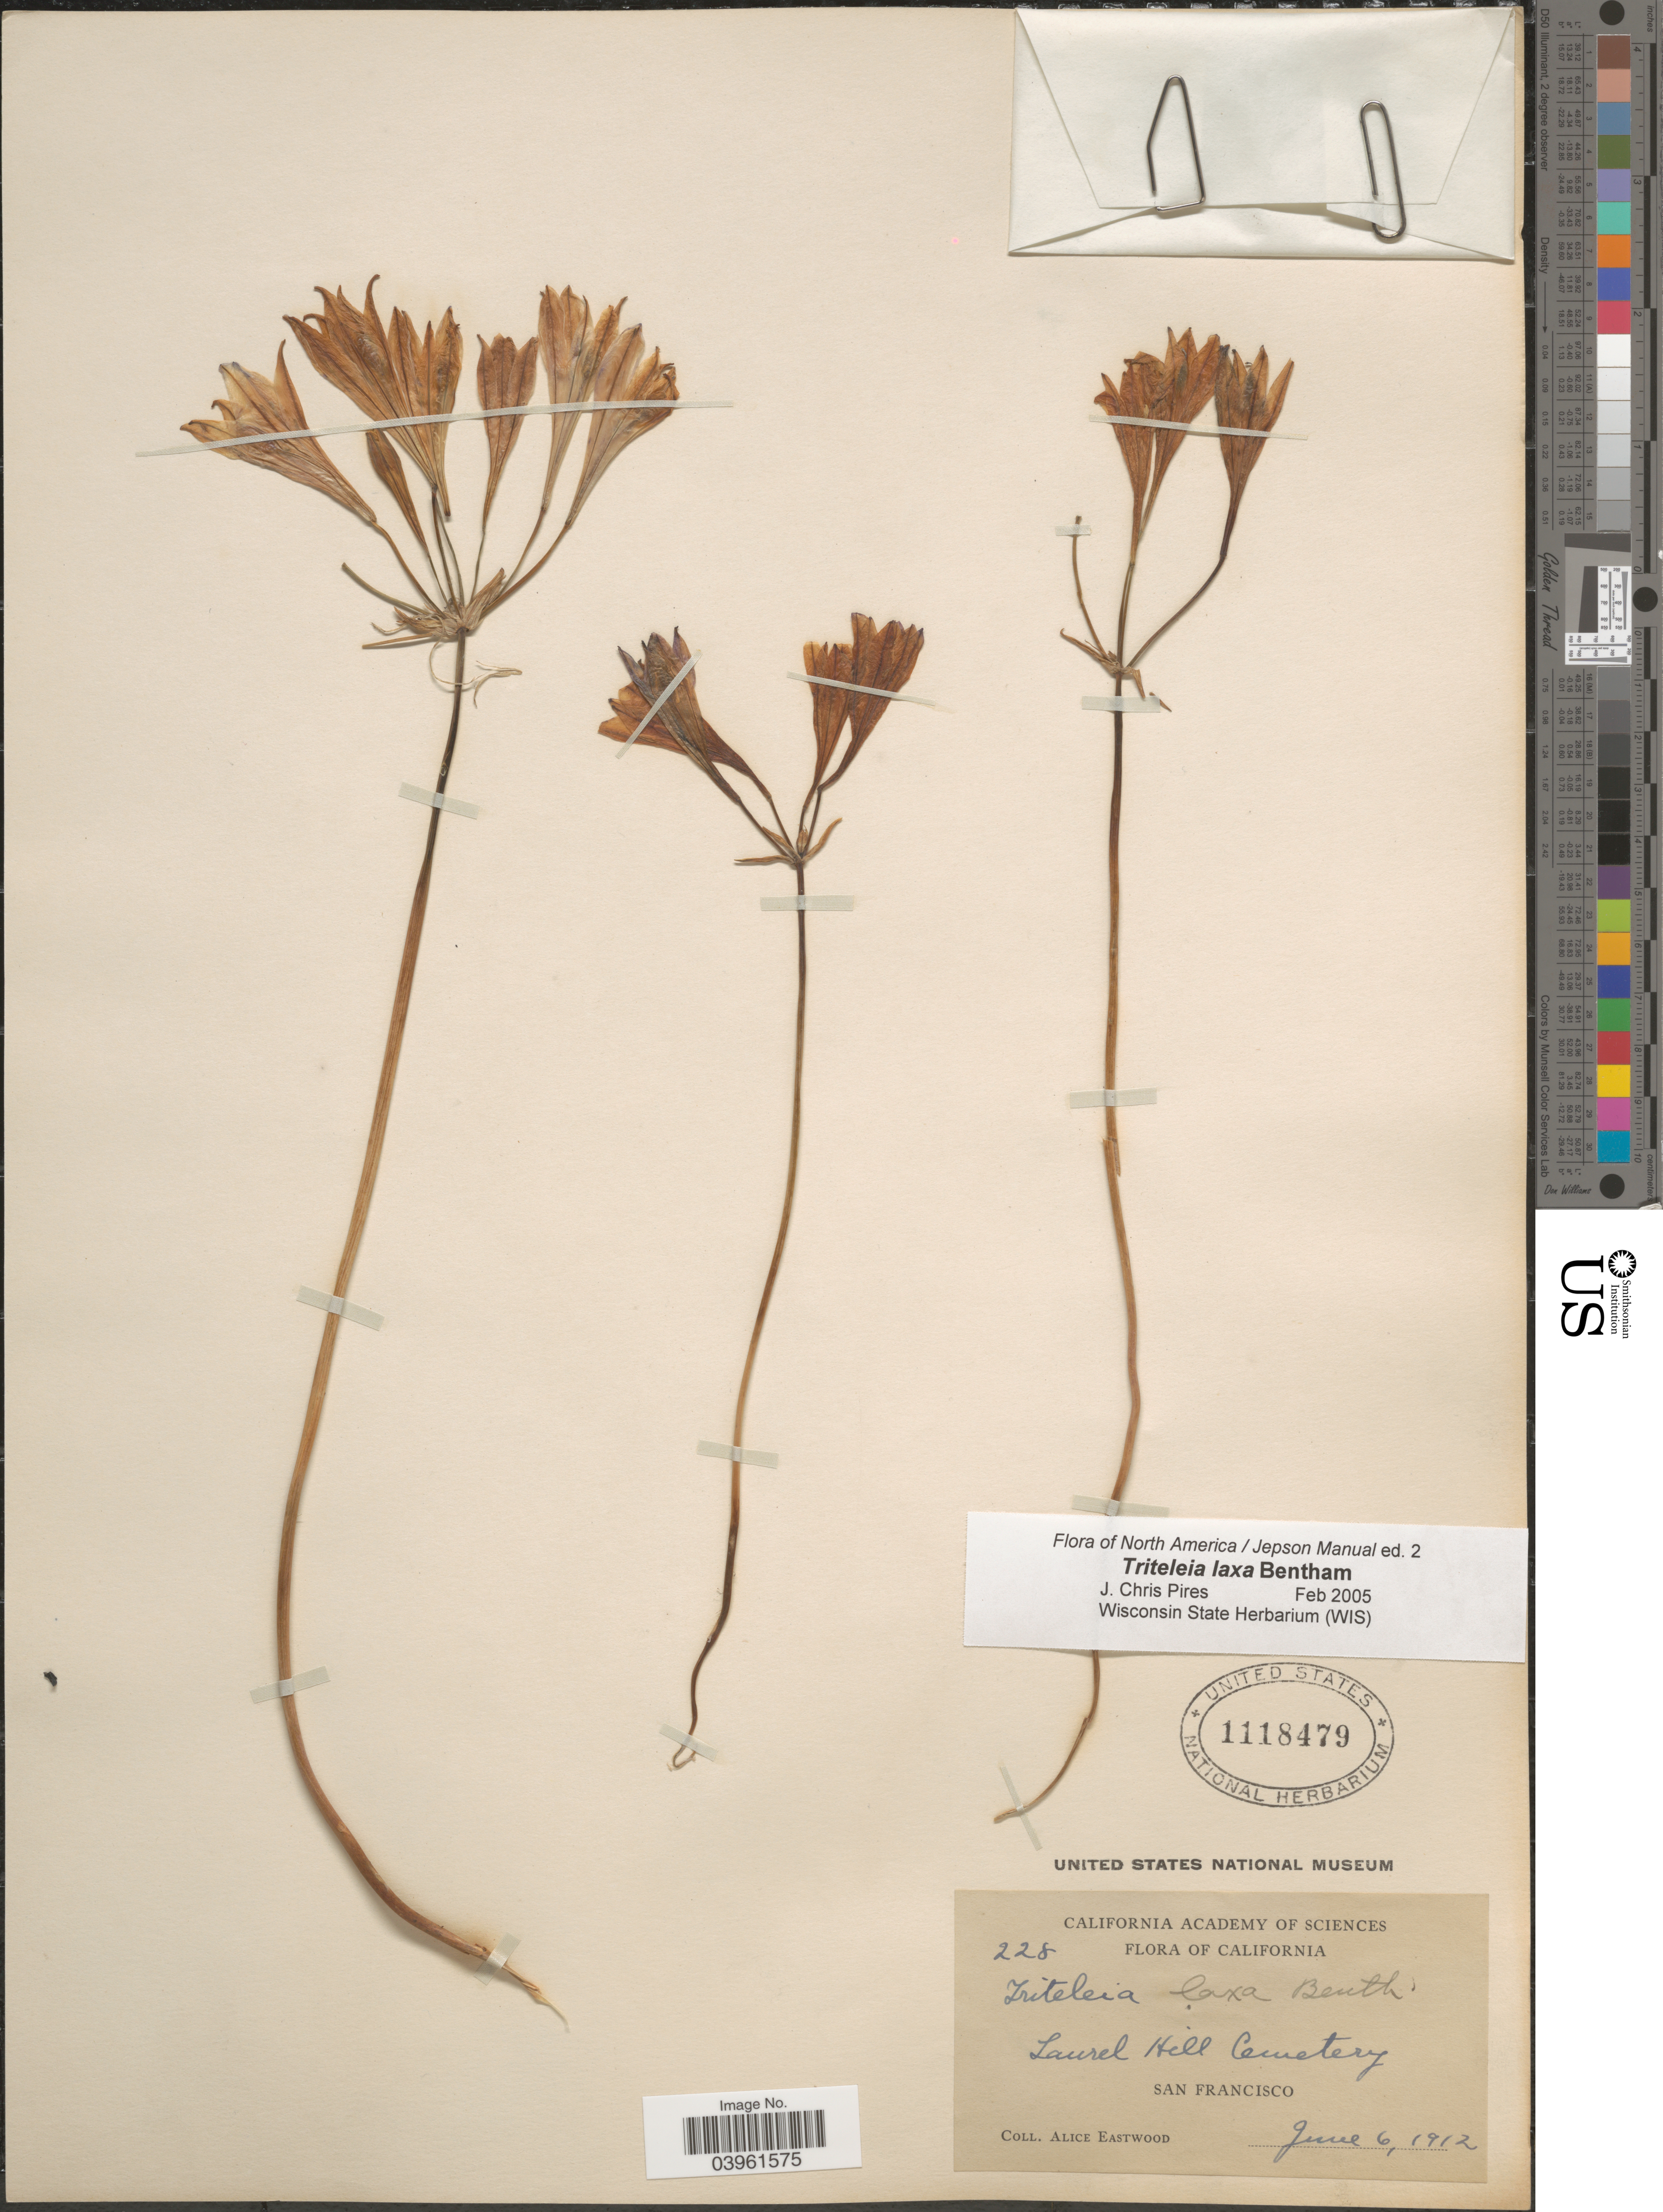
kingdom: Plantae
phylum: Tracheophyta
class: Liliopsida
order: Asparagales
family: Asparagaceae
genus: Triteleia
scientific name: Triteleia laxa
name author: Benth.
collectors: A. Eastwood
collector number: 228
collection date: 1912-06-06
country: United States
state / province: California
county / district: San Francisco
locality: Laurel Hill Cemetery. San Francisco.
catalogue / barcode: US 1118479